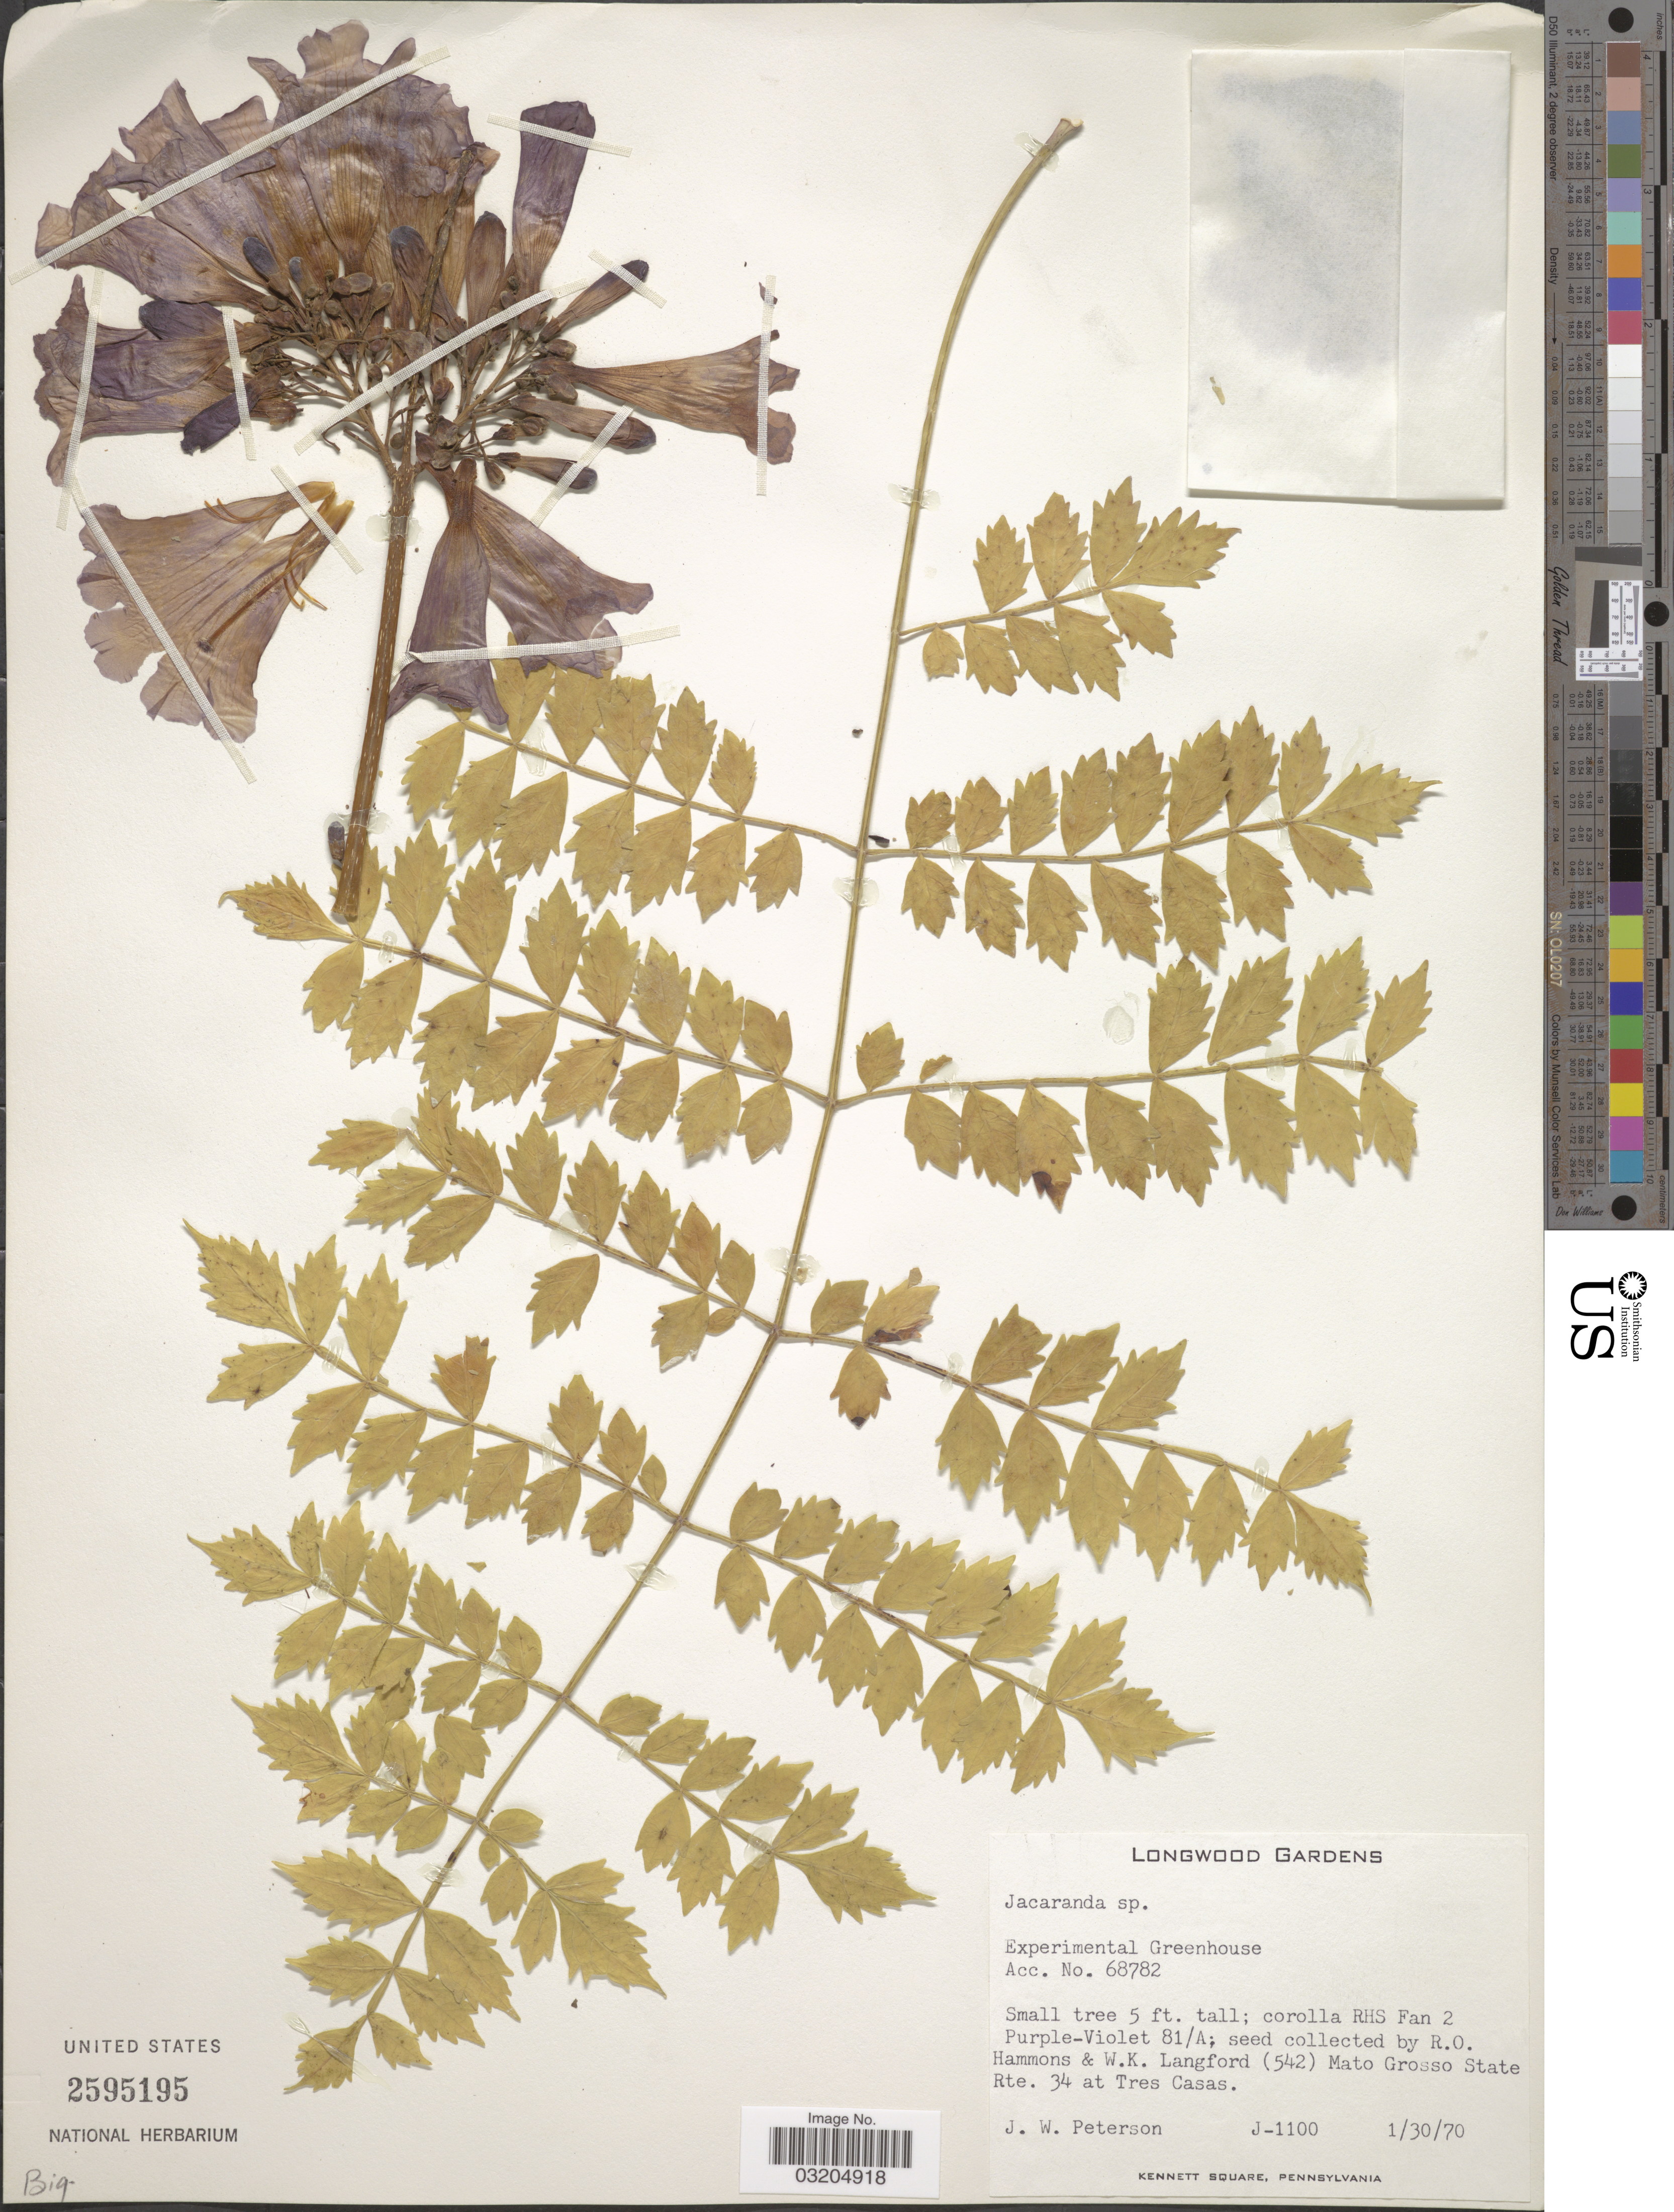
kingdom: Plantae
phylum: Tracheophyta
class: Magnoliopsida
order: Lamiales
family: Bignoniaceae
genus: Jacaranda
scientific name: Jacaranda sp.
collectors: J.W. Peterson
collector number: J-1100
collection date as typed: Transcribed d/m/y: 30/1/70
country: United States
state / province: Pennsylvania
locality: Longwood Gardens, Experimental Greenhouse.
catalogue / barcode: US 2595195